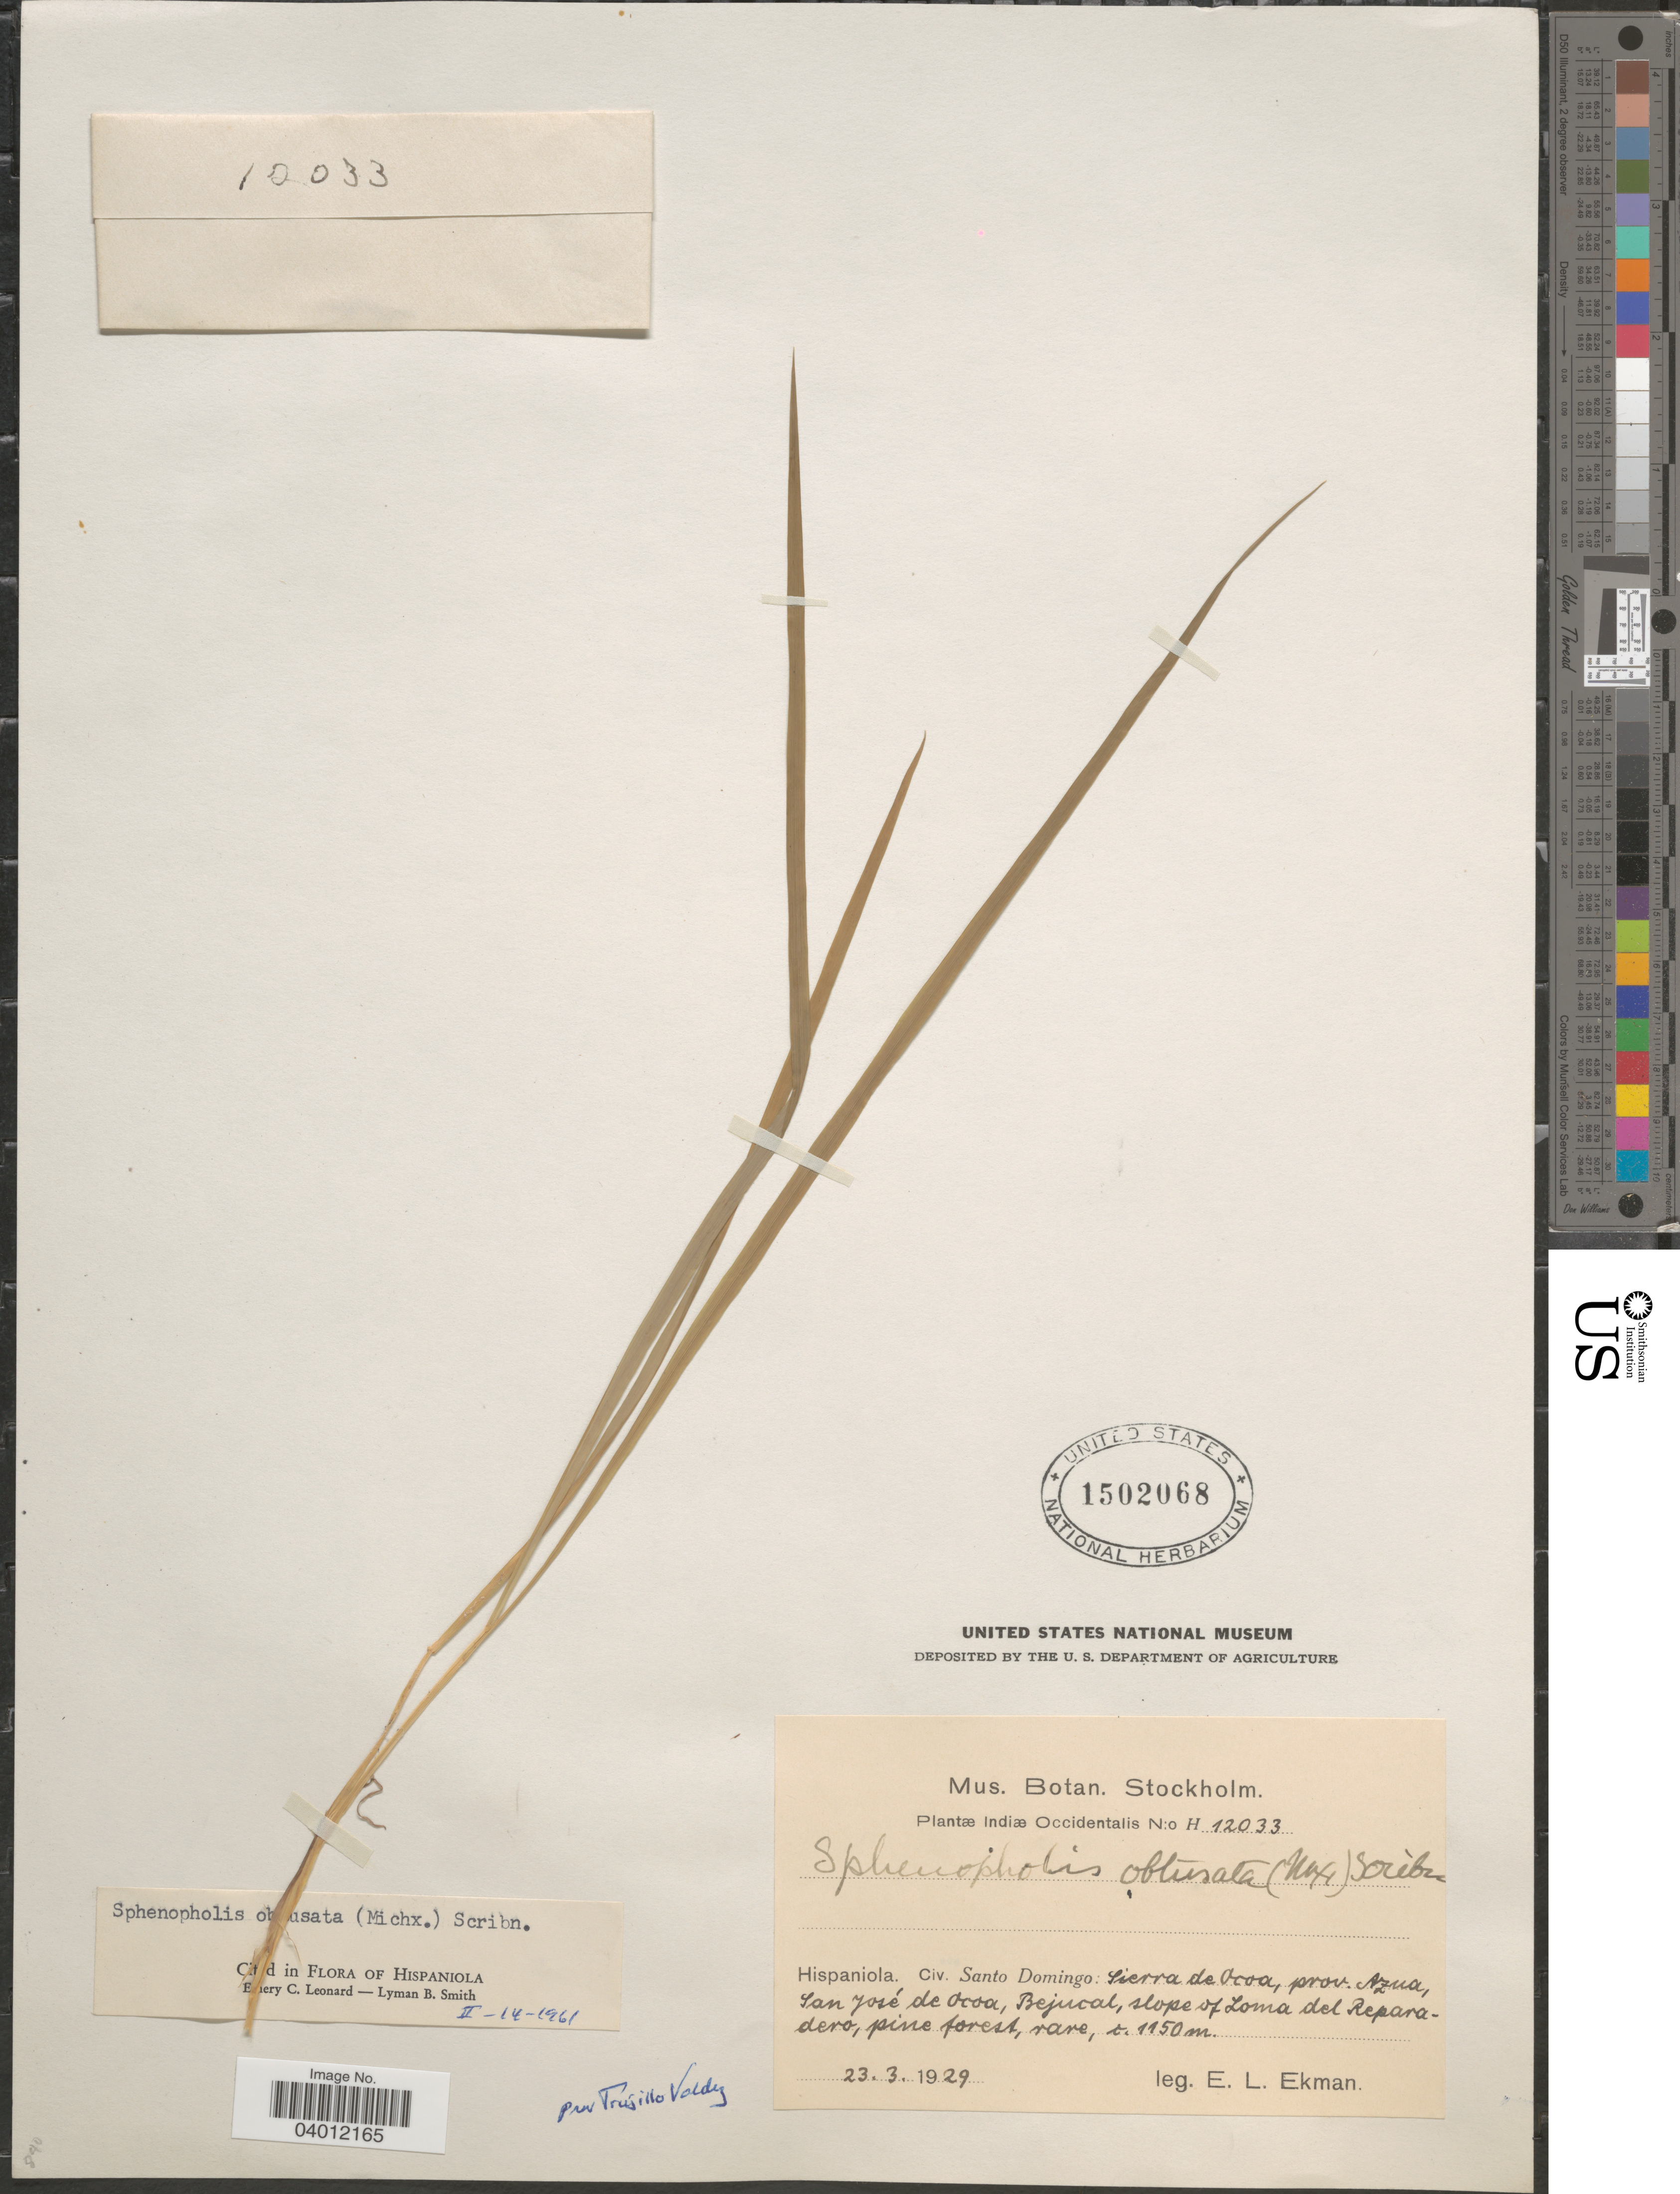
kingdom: Plantae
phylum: Tracheophyta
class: Liliopsida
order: Poales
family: Poaceae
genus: Sphenopholis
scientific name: Sphenopholis obtusata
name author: (Michx.) Scribn.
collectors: E. L. Ekman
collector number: H12033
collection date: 1929-03-23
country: Dominican Republic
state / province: Azua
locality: Indiæ Occidentalis. Hispaniola. Civ. Santo Domingo: Sierra de Ocoa, San José de Ocoa, Bejucal, slope of Loma del Reparadero. Prov. Trujillo Valdez.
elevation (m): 1150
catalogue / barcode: US 1502068